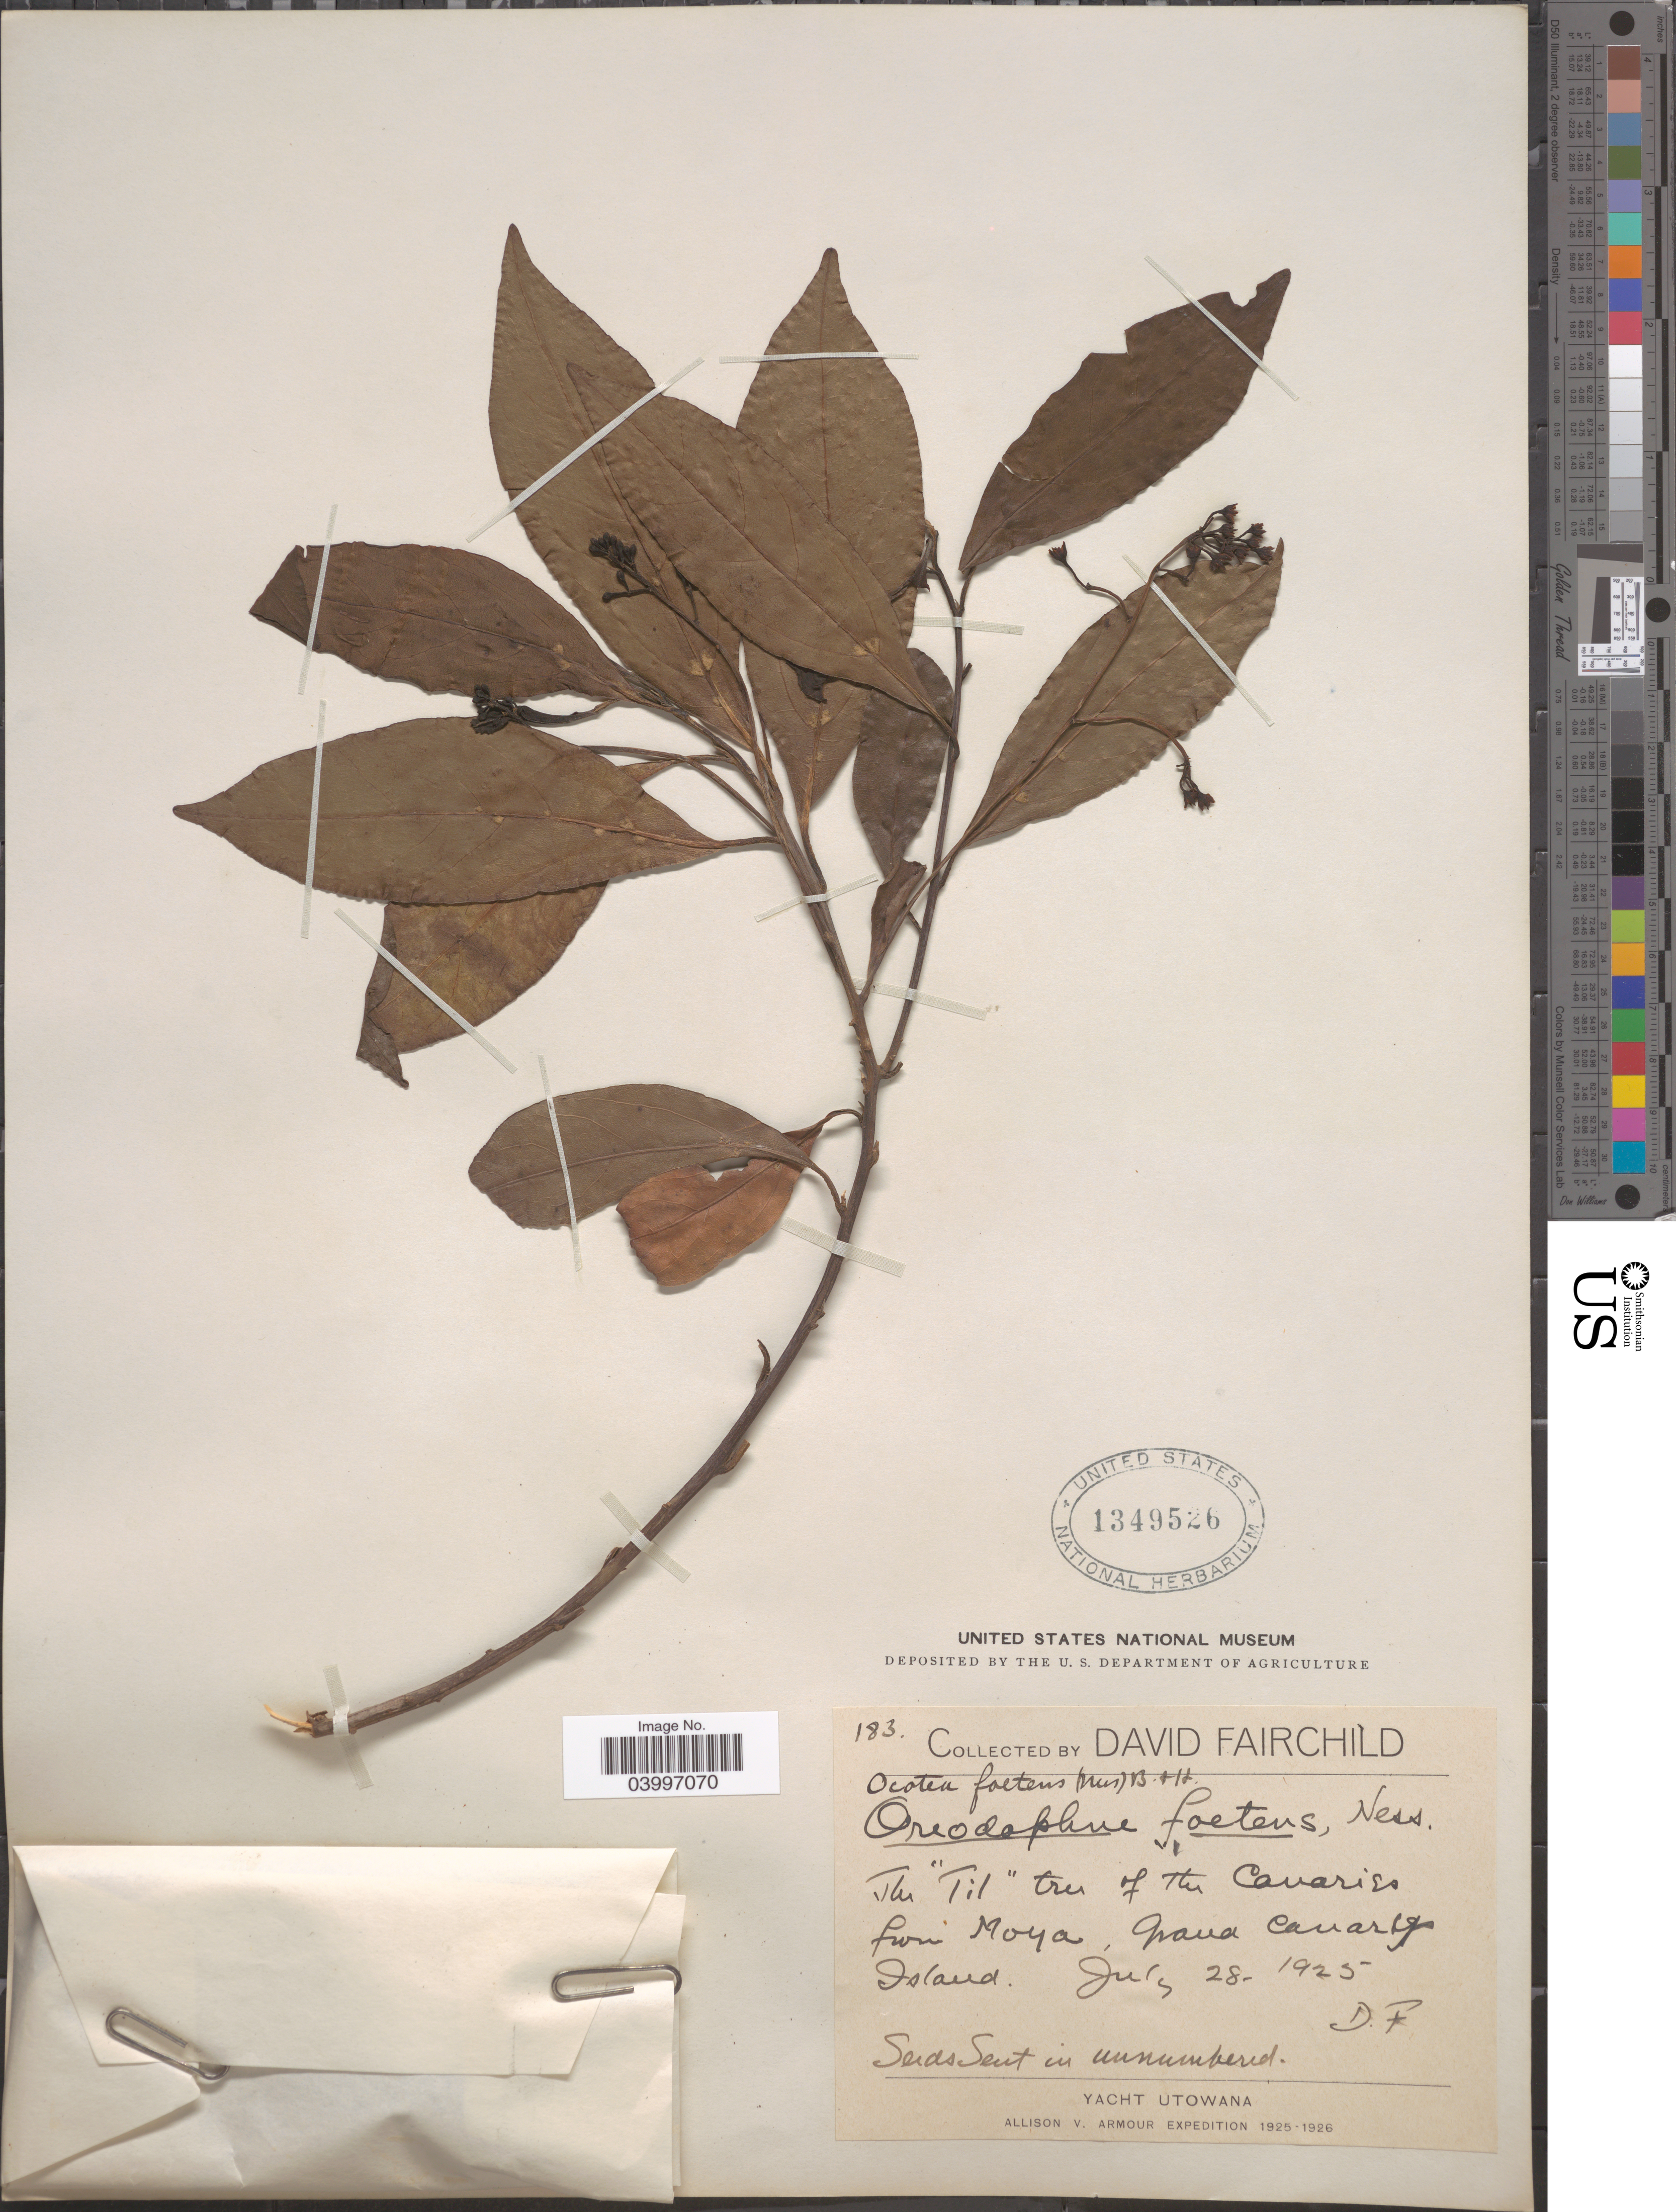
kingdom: Plantae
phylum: Tracheophyta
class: Magnoliopsida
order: Laurales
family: Lauraceae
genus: Ocotea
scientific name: Ocotea foetens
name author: Benth. & Hook. f.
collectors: D. Fairchild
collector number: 183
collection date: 1925-07-28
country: Spain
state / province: Canarias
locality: Grand Canary Island.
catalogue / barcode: US 1349526